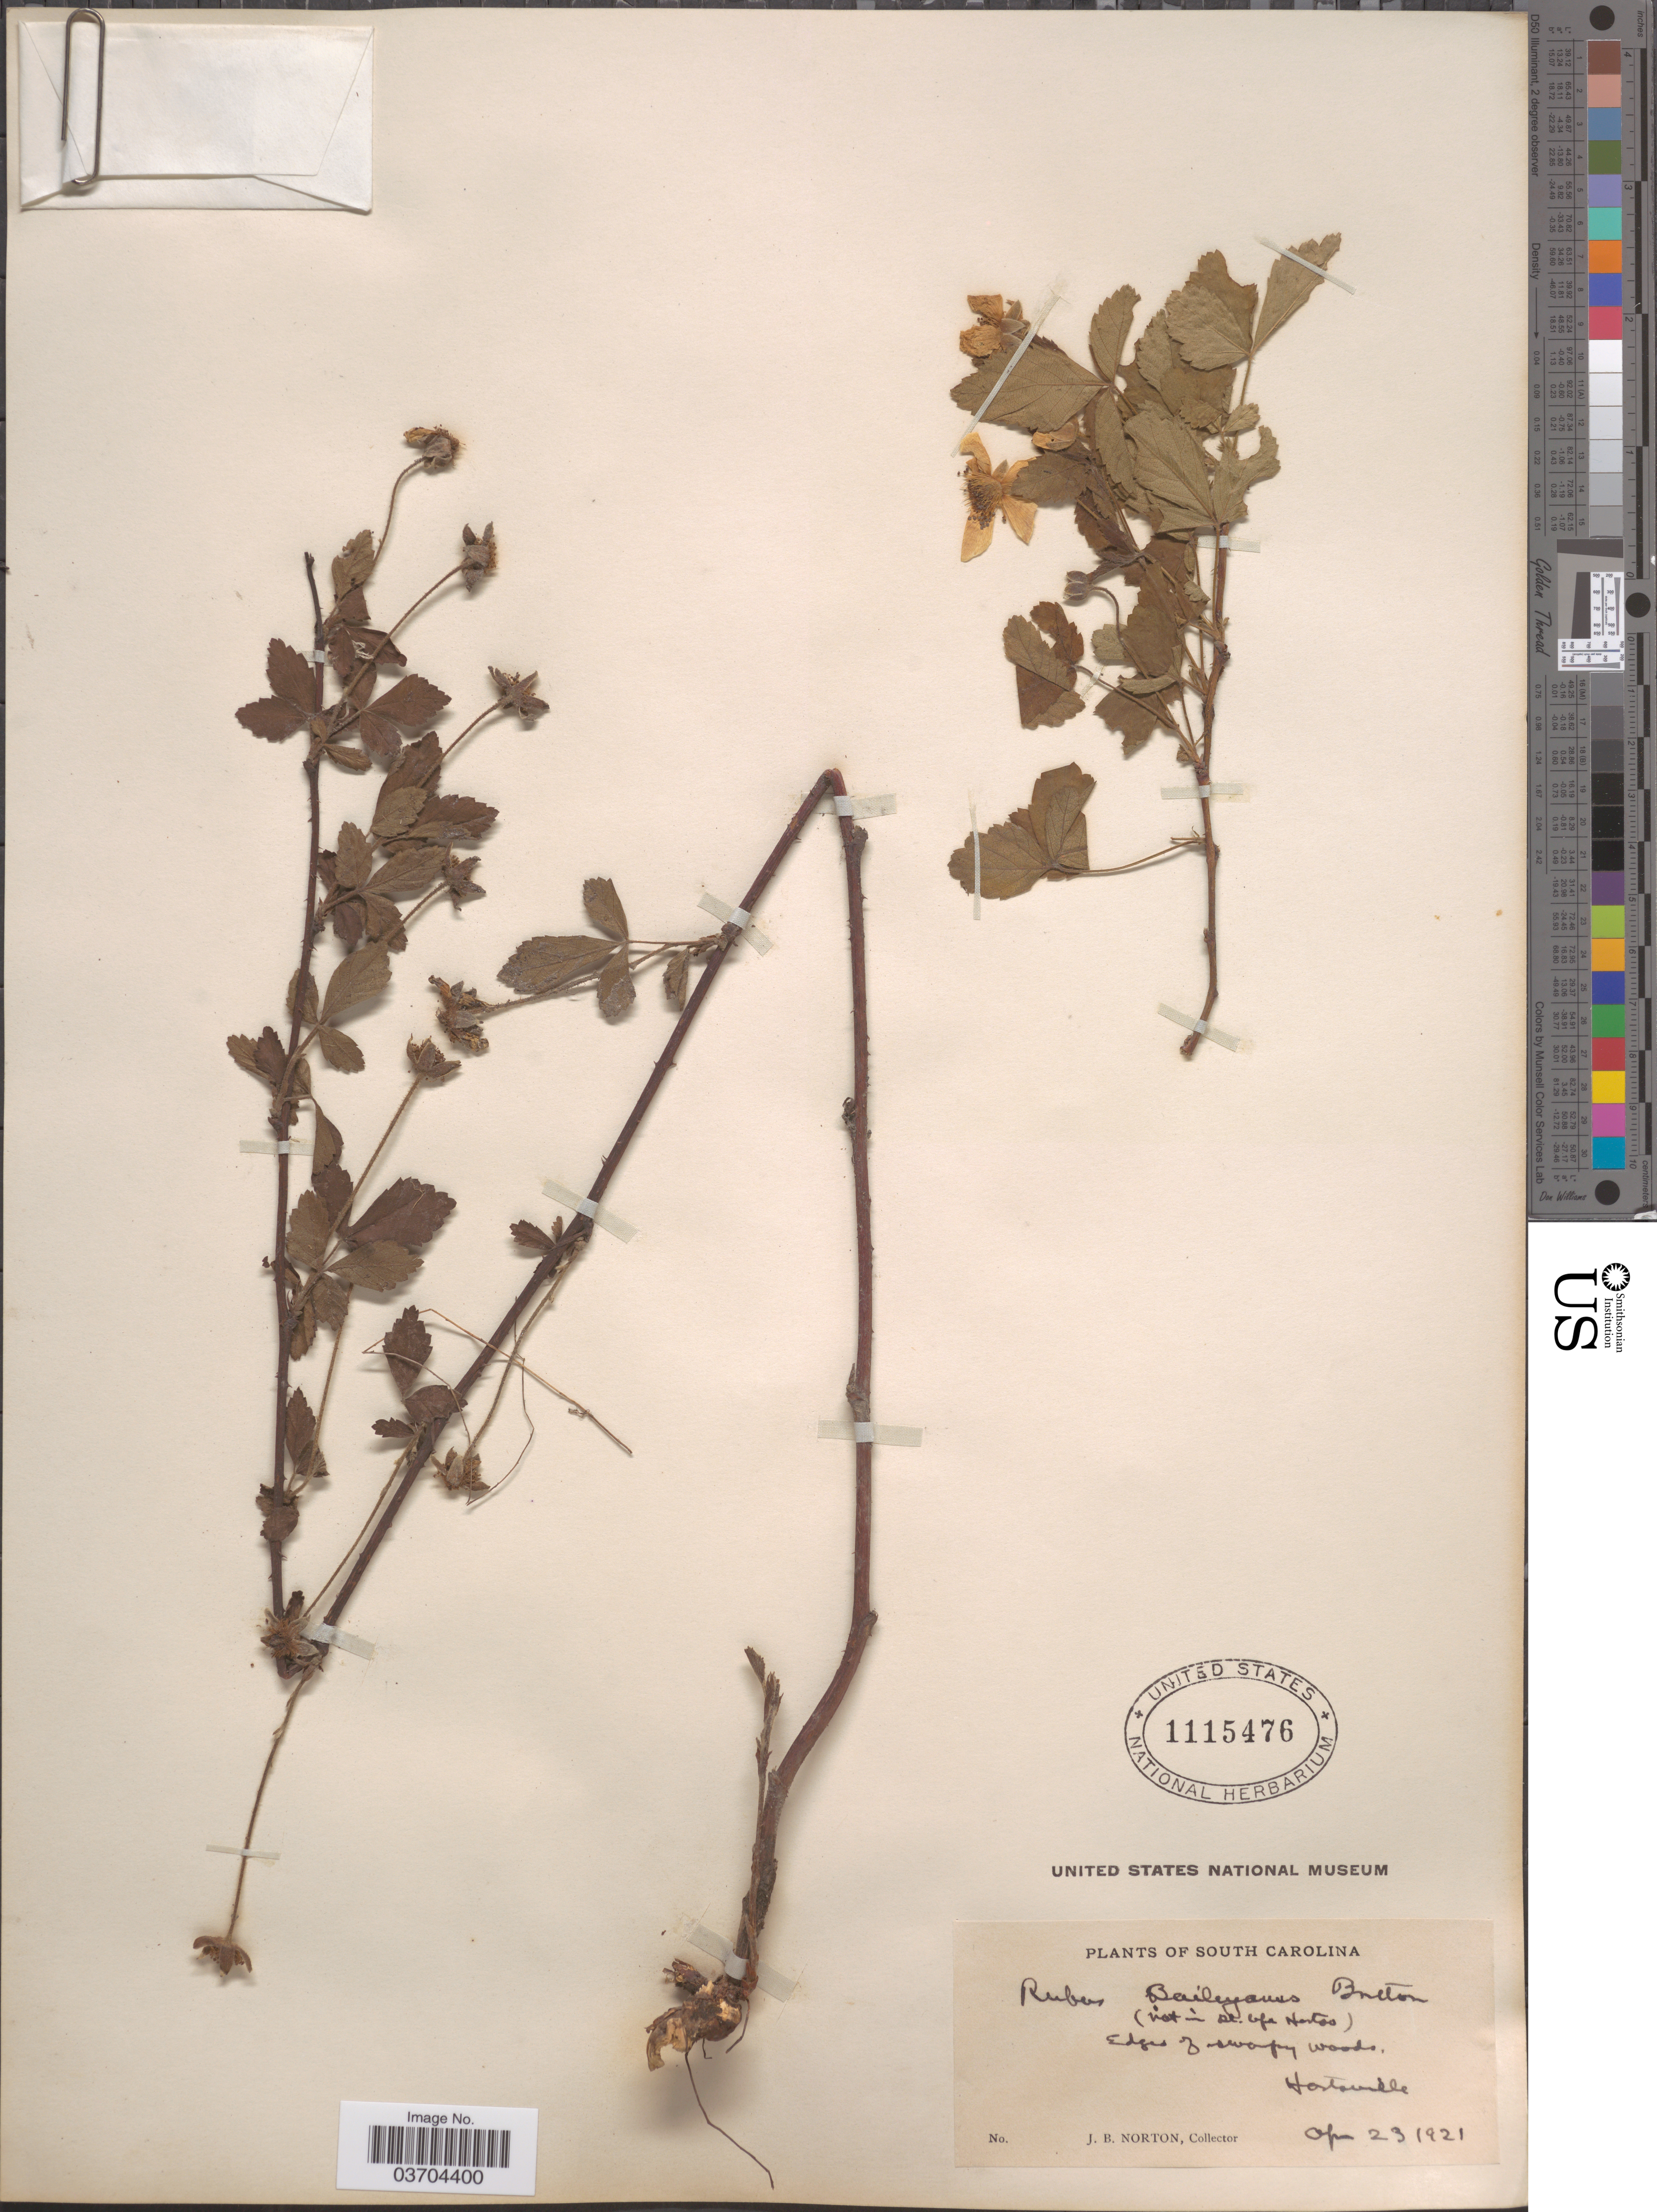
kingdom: Plantae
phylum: Tracheophyta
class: Magnoliopsida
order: Rosales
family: Rosaceae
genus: Rubus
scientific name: Rubus baileyanus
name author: Britton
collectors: J. B. Norton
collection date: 1921-04-23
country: United States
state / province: South Carolina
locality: Hartsville.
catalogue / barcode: US 1115476